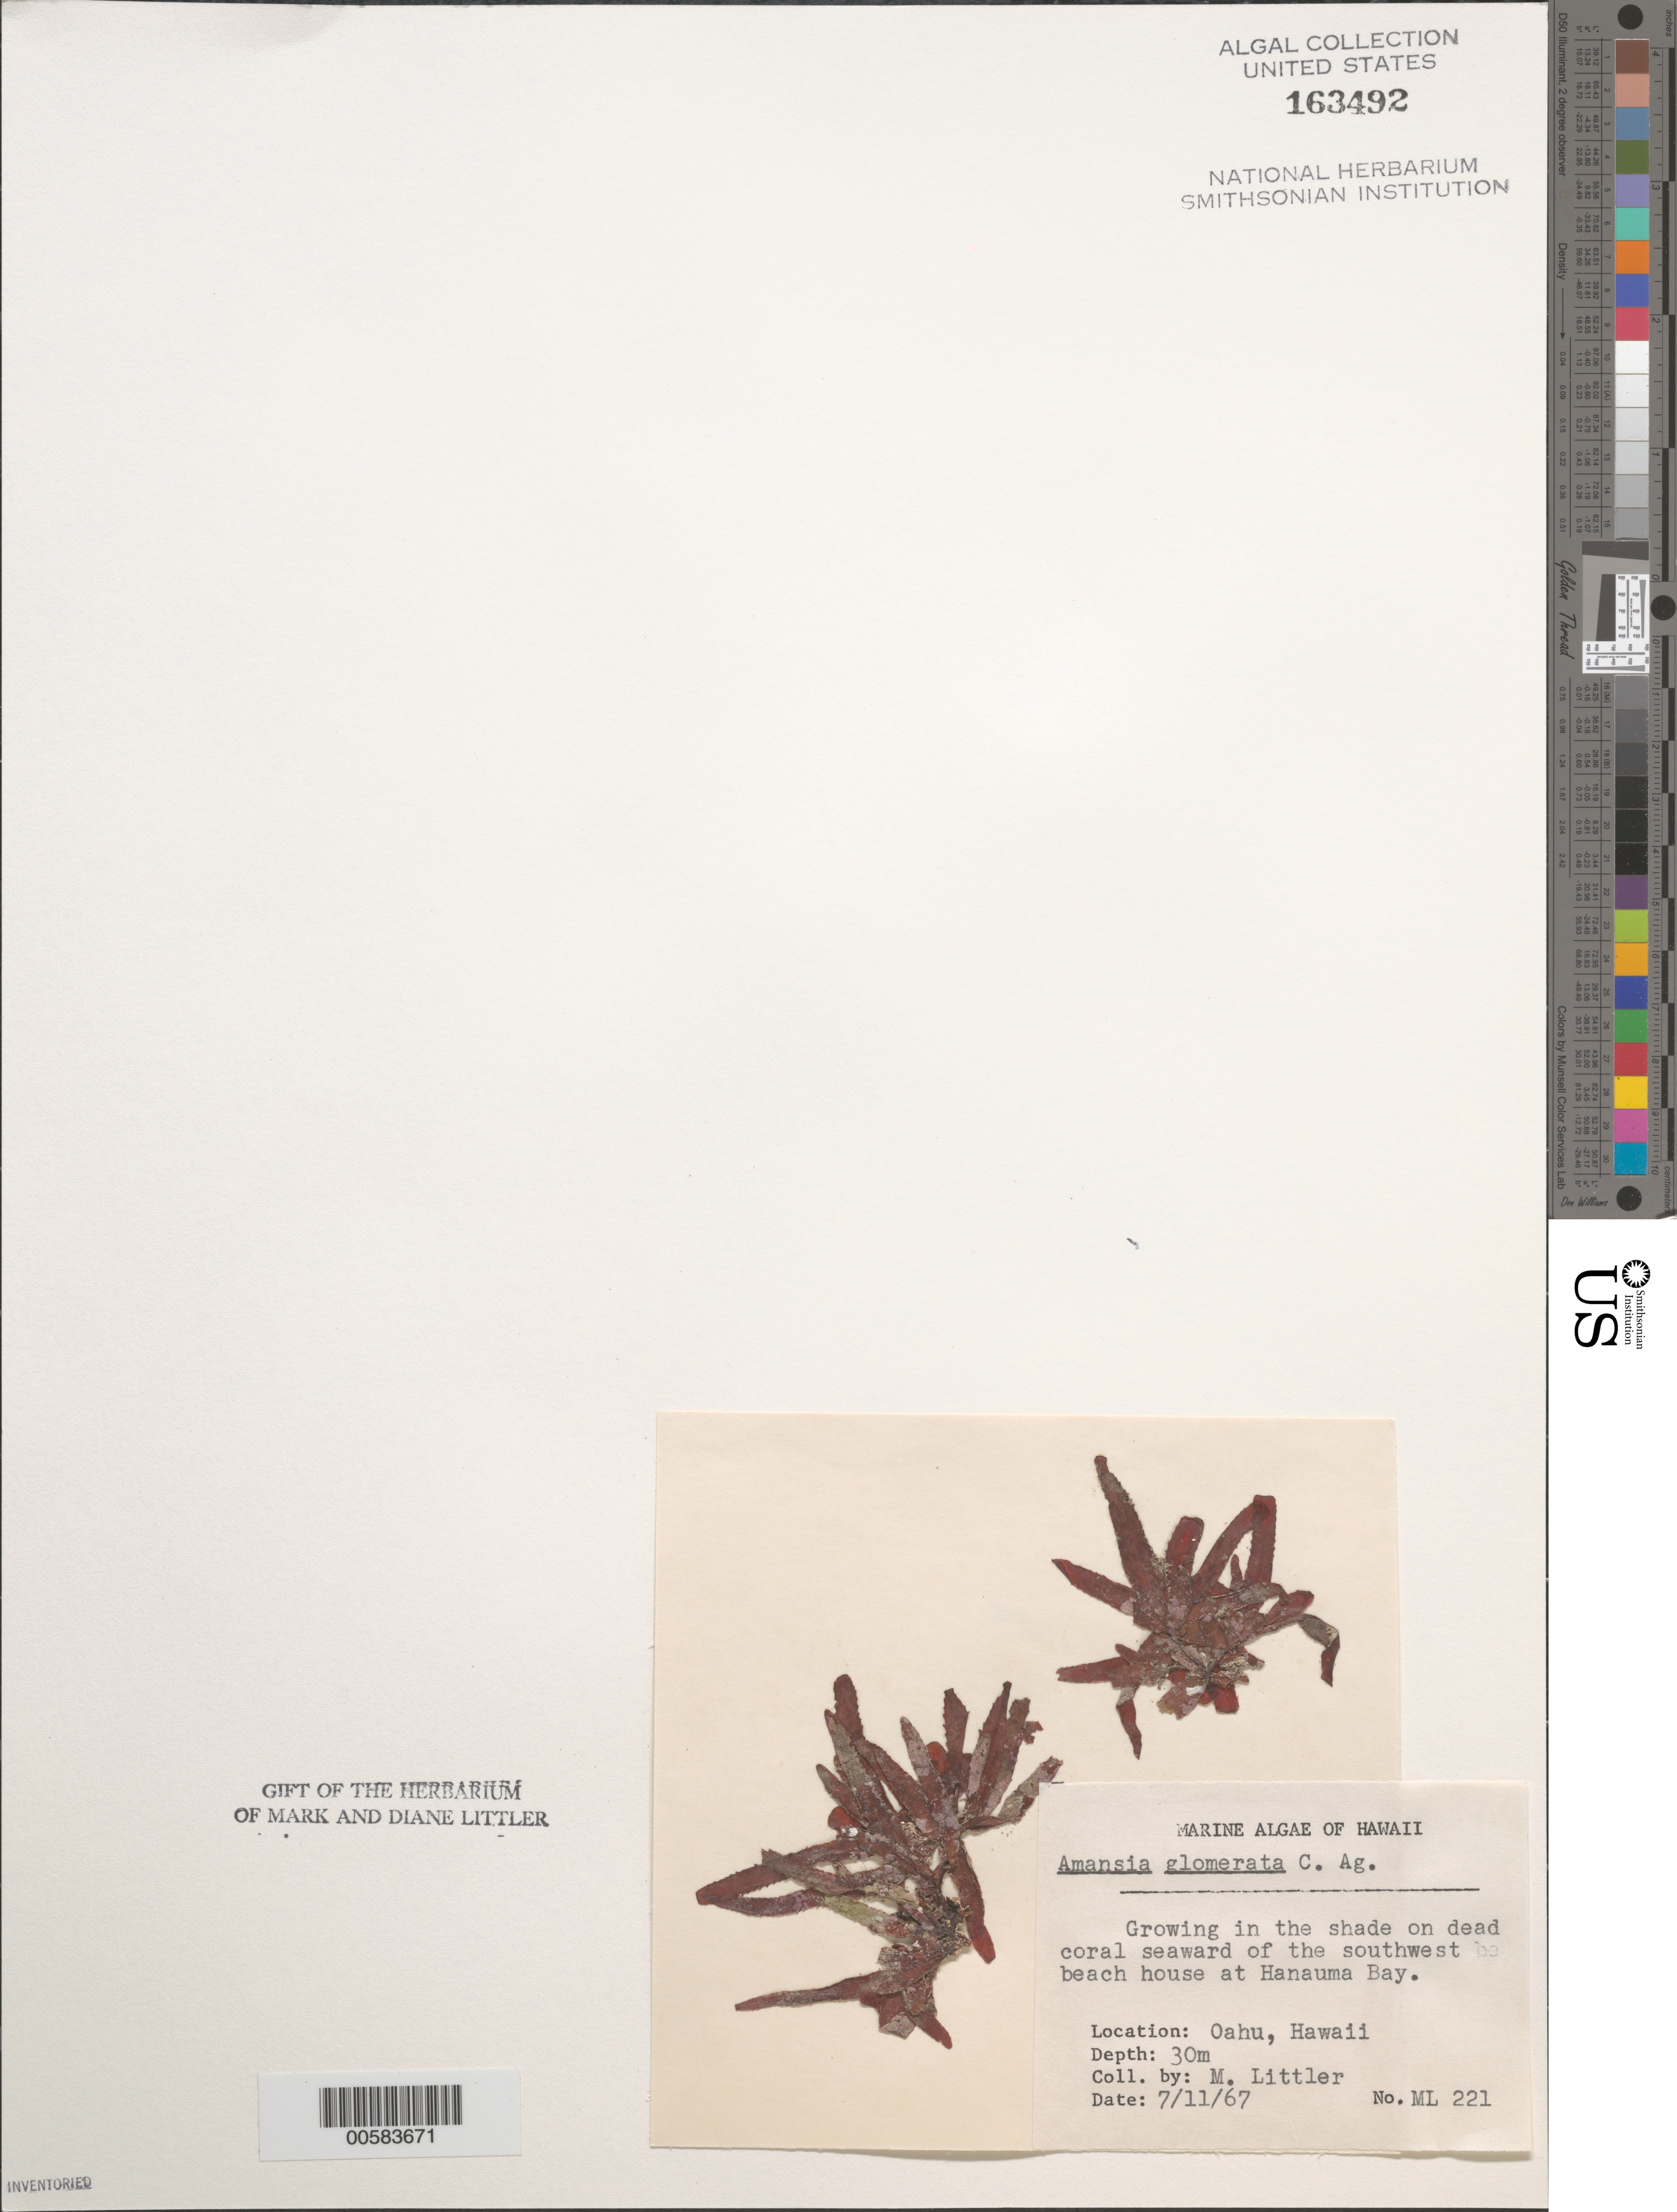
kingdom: Plantae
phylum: Rhodophyta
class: Florideophyceae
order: Ceramiales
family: Rhodomelaceae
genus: Amansia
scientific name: Amansia glomerata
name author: C. Agardh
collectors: M. M. Littler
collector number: ML 221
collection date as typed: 11 Jul 1967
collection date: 1967-07-11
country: United States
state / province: Hawaii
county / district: Honolulu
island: Oahu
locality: Hanauma Bay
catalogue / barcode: US 163492